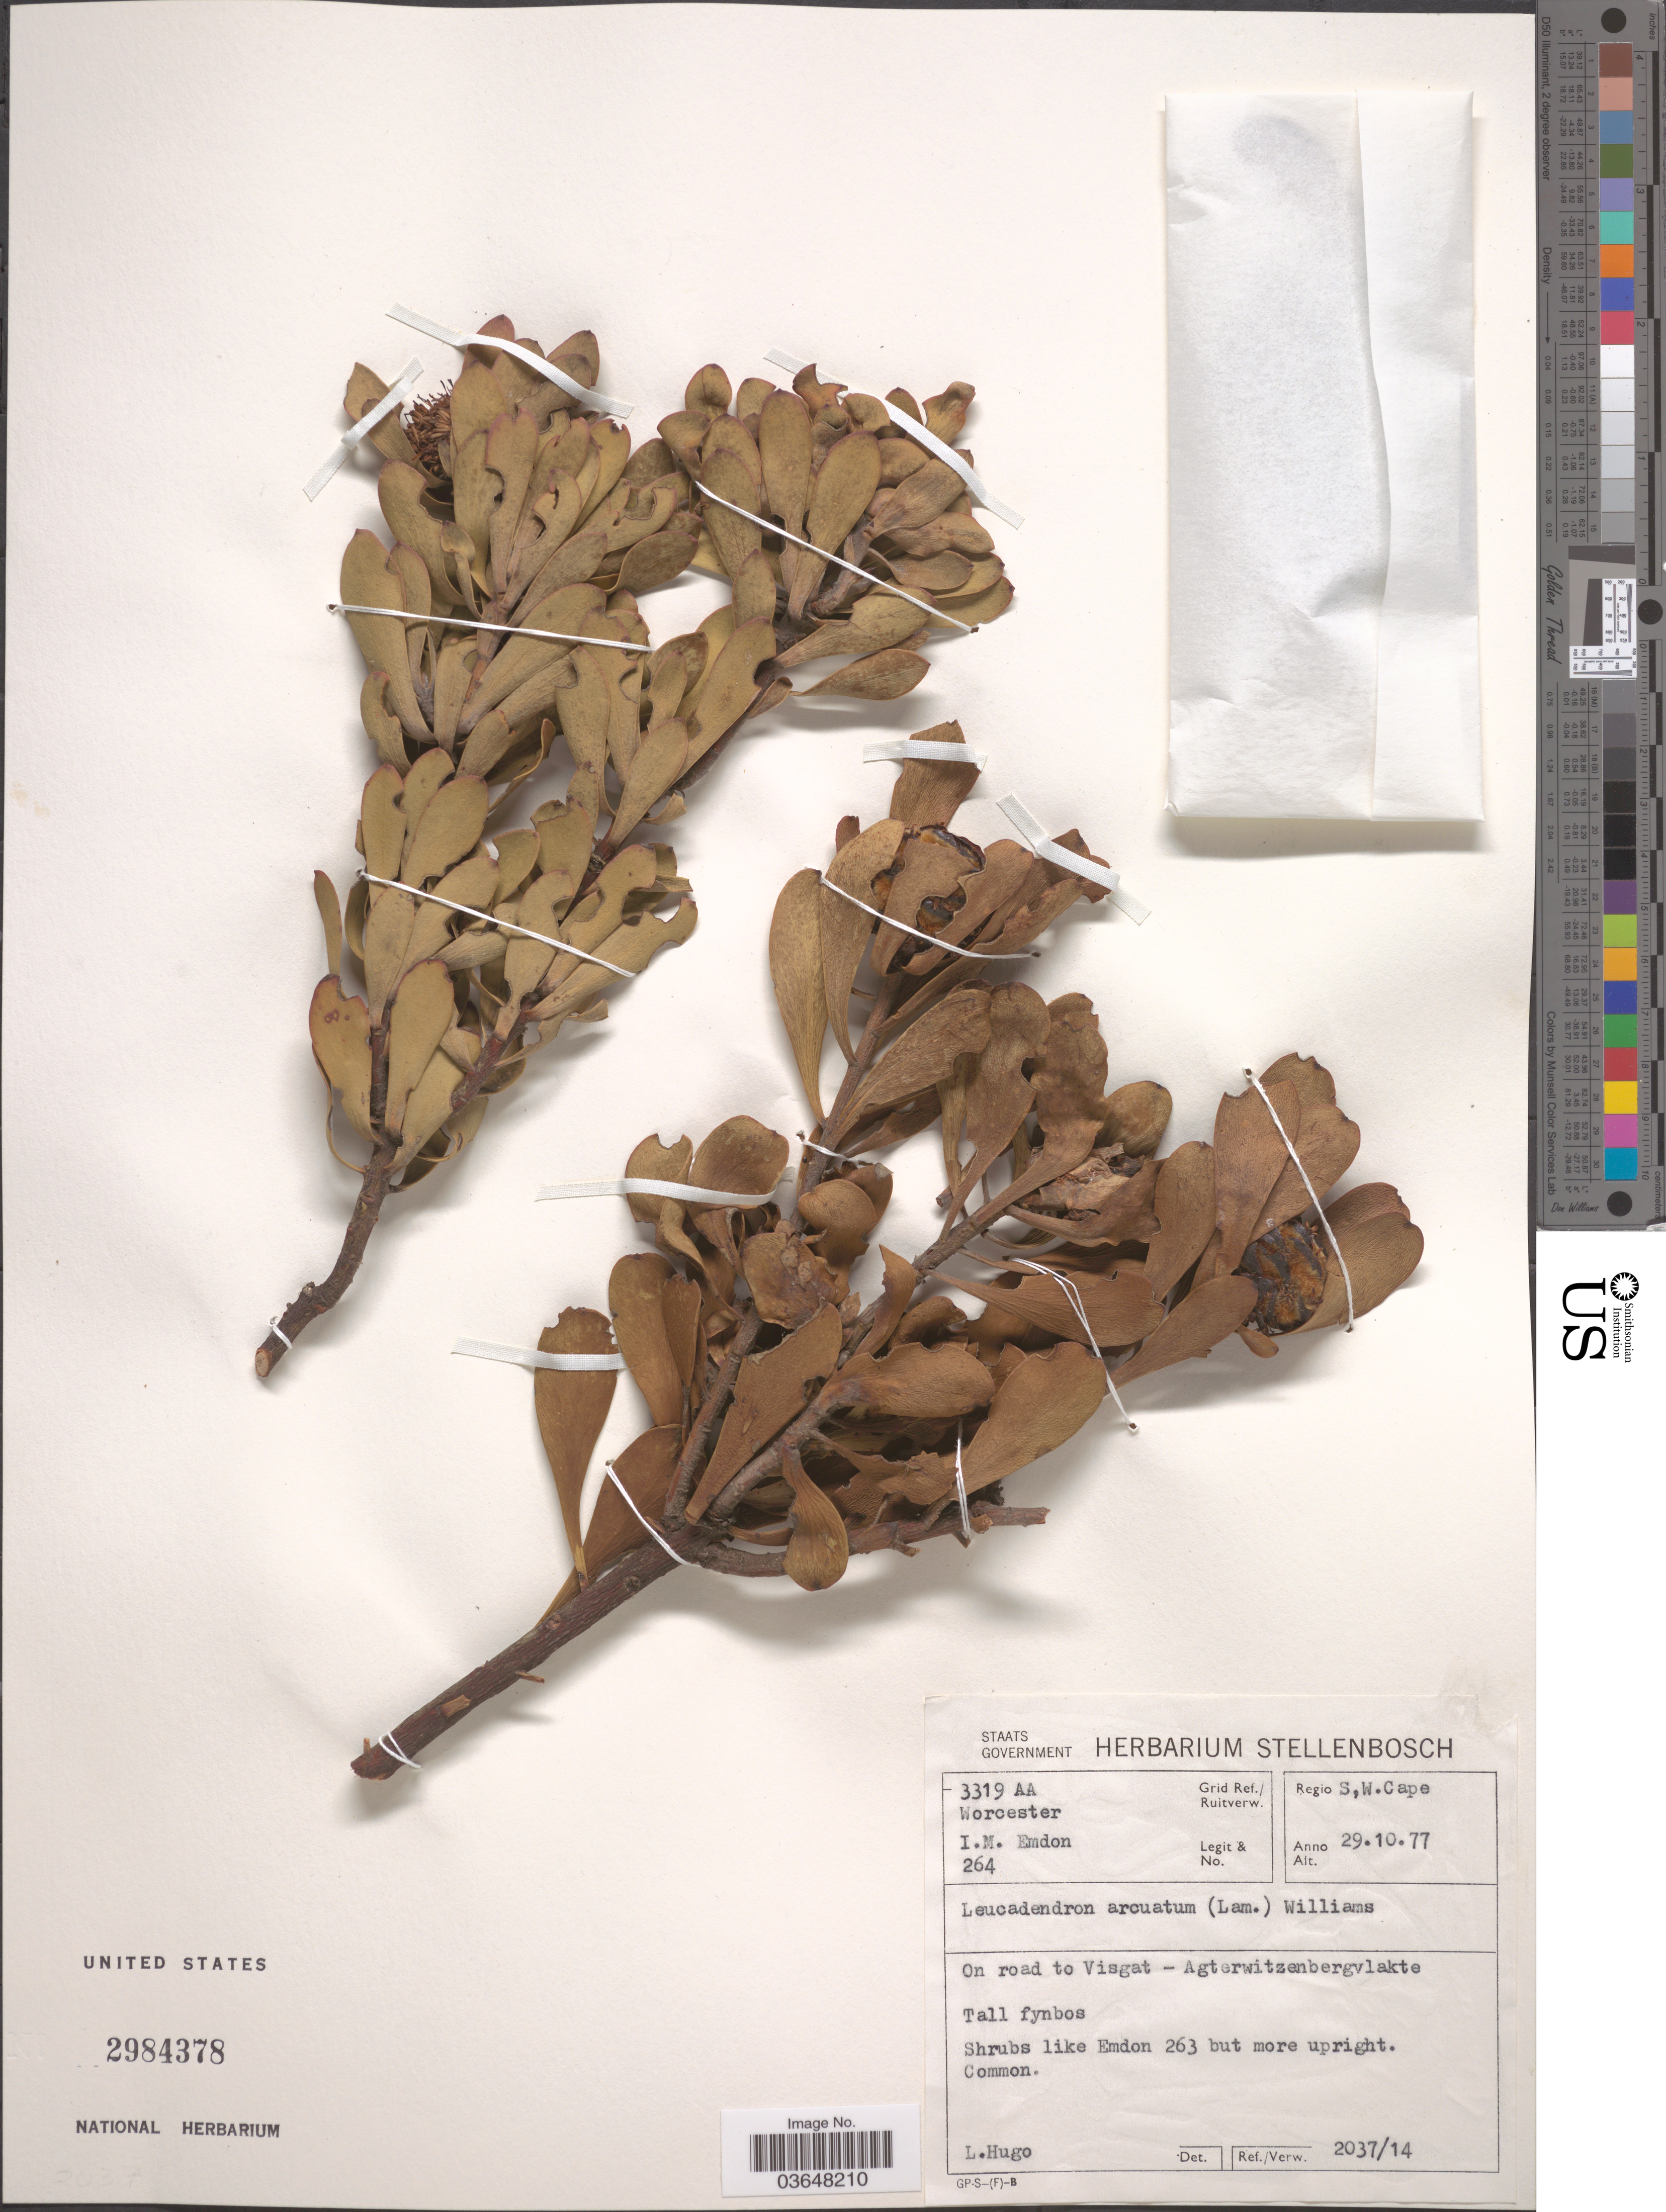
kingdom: Plantae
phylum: Tracheophyta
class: Magnoliopsida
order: Proteales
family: Proteaceae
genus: Leucadendron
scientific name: Leucadendron arcuatum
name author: I.A. Williams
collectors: I. Emdon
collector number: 264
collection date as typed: Transcribed d/m/y: 29/10/77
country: South Africa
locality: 3319AA Worcester Grid Ref./Ruitverw. Regio S,W.Cape. On road to Visgat - Agterwitzenbergvlakte.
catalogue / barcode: US 2984378